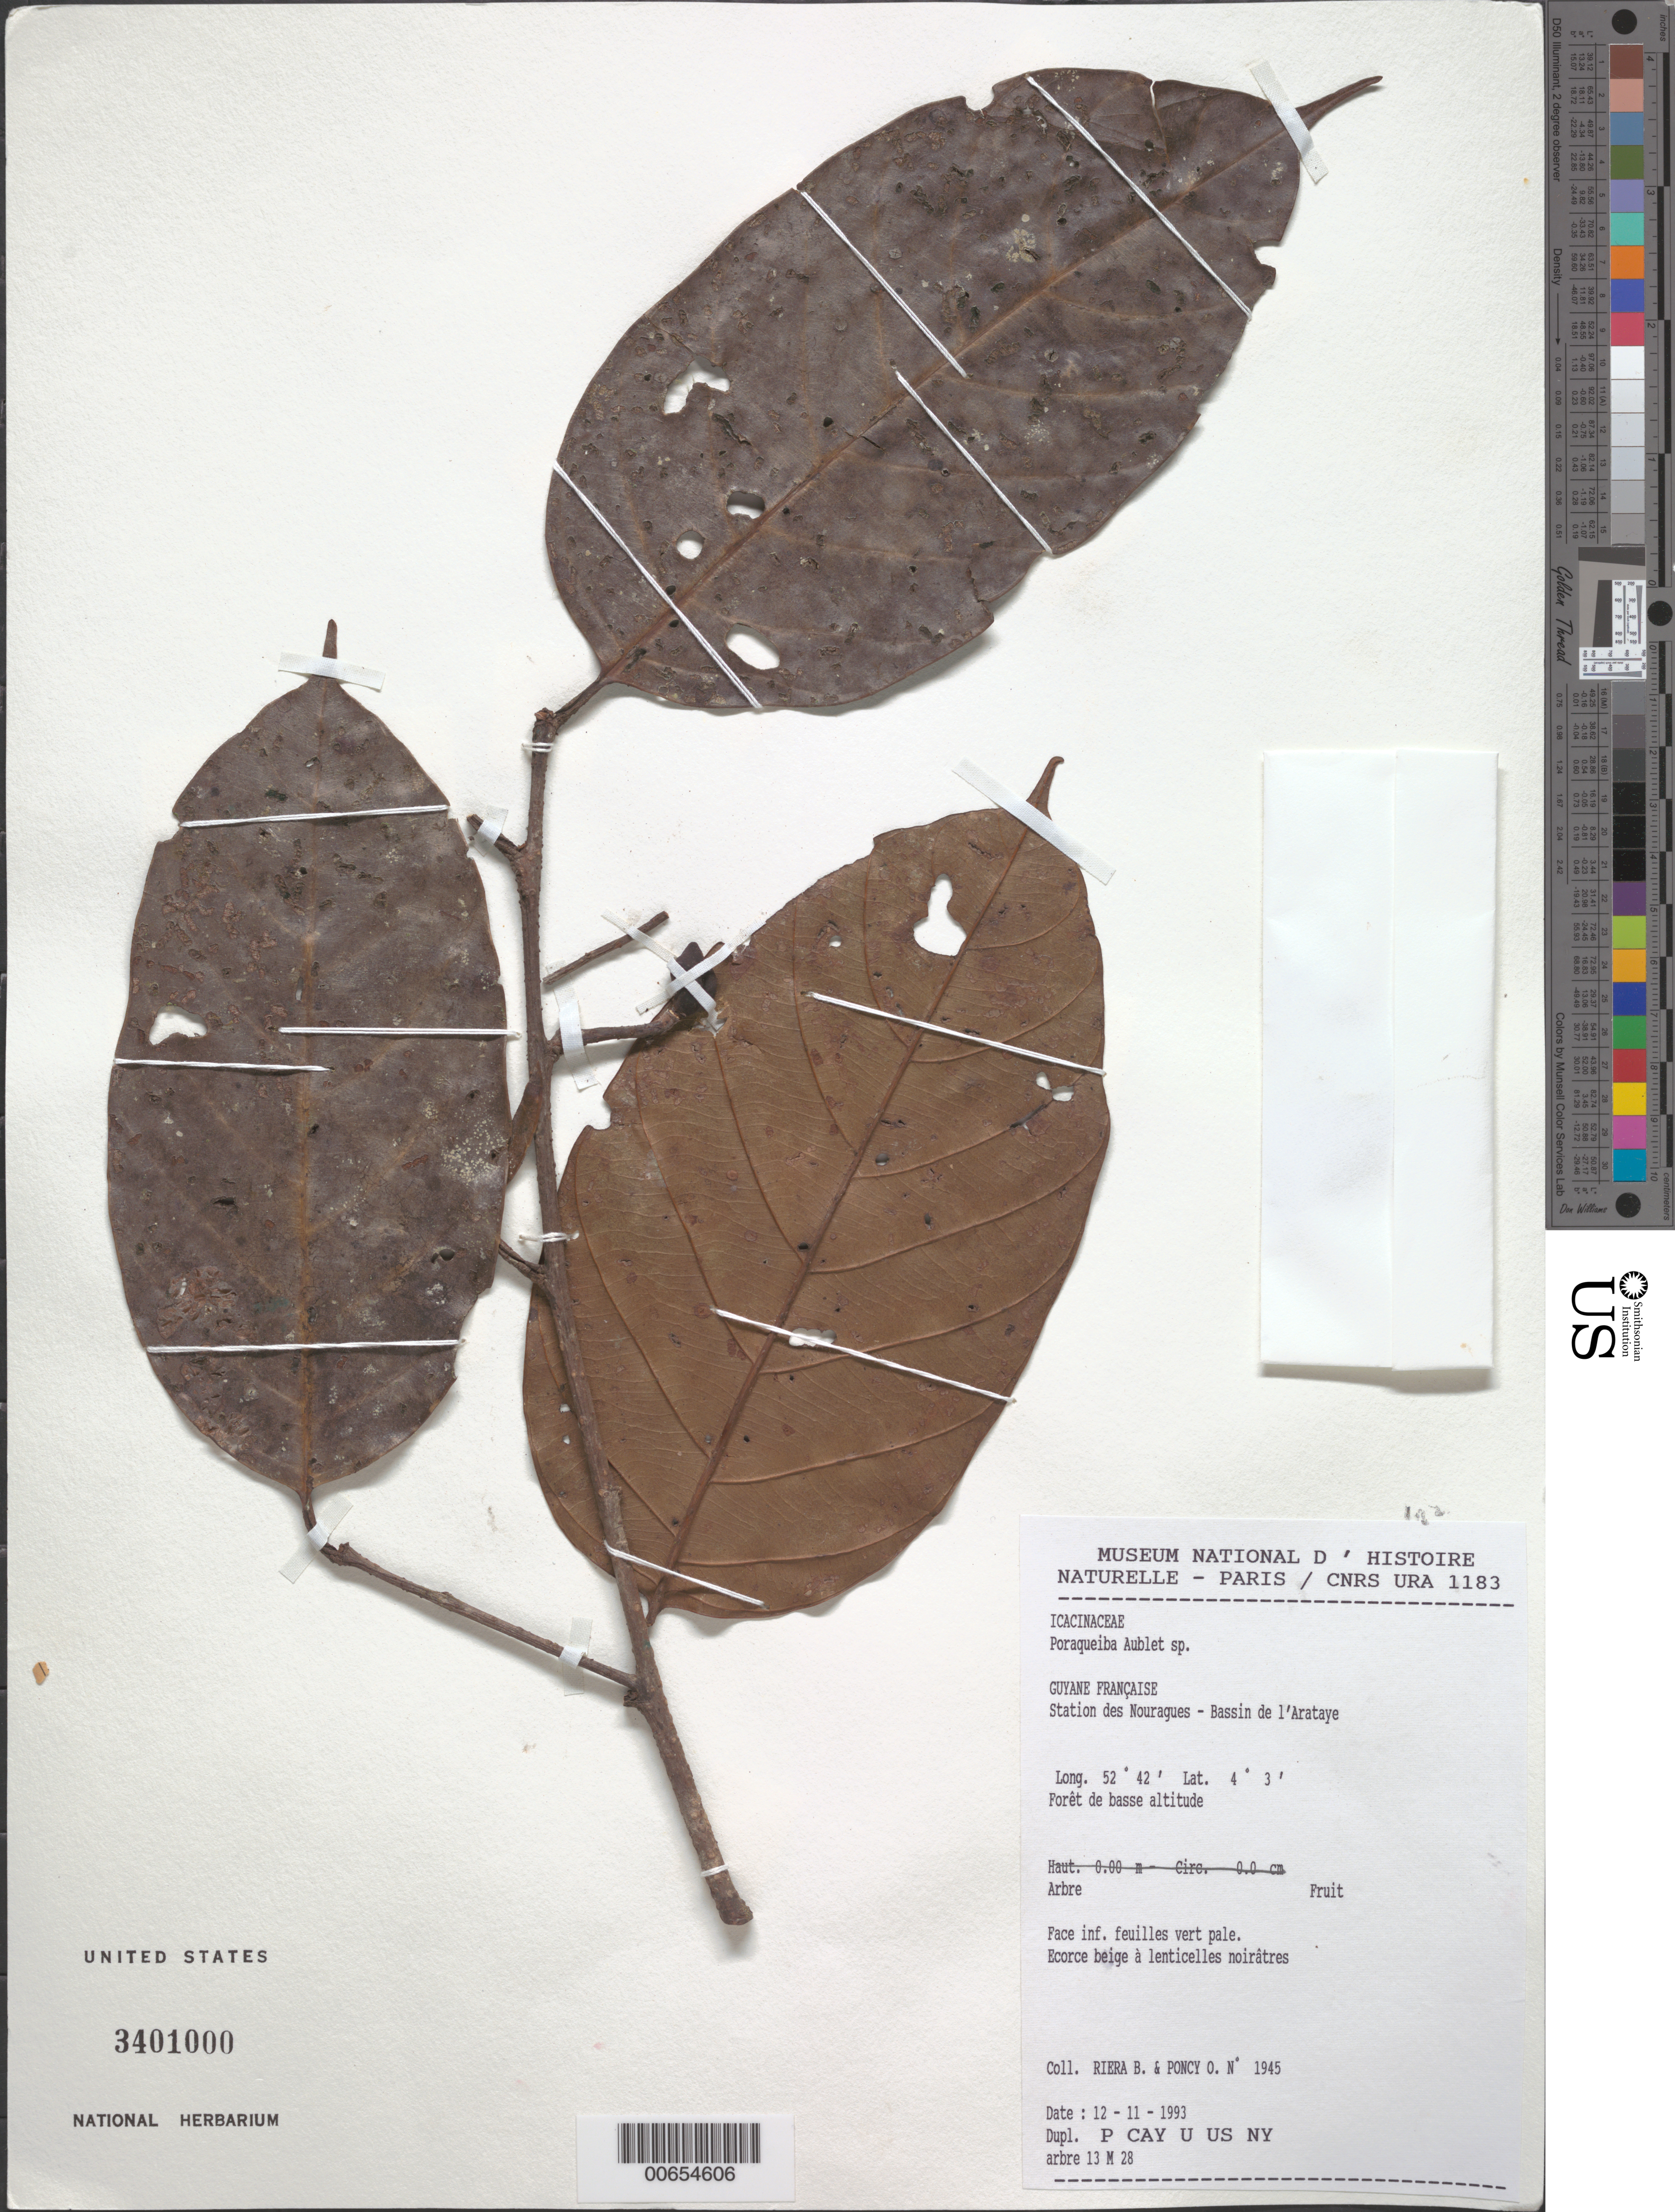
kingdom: Plantae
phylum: Tracheophyta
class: Magnoliopsida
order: Metteniusales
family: Metteniusaceae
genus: Poraqueiba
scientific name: Poraqueiba sp.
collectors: B. Riéra & O. Poncy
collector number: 1945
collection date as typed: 12-Nov-93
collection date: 1993-11-12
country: French Guiana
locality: Station des Nouragues, Bassin de l'Approuague, Arataye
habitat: Low altitude forest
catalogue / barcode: US 3401000